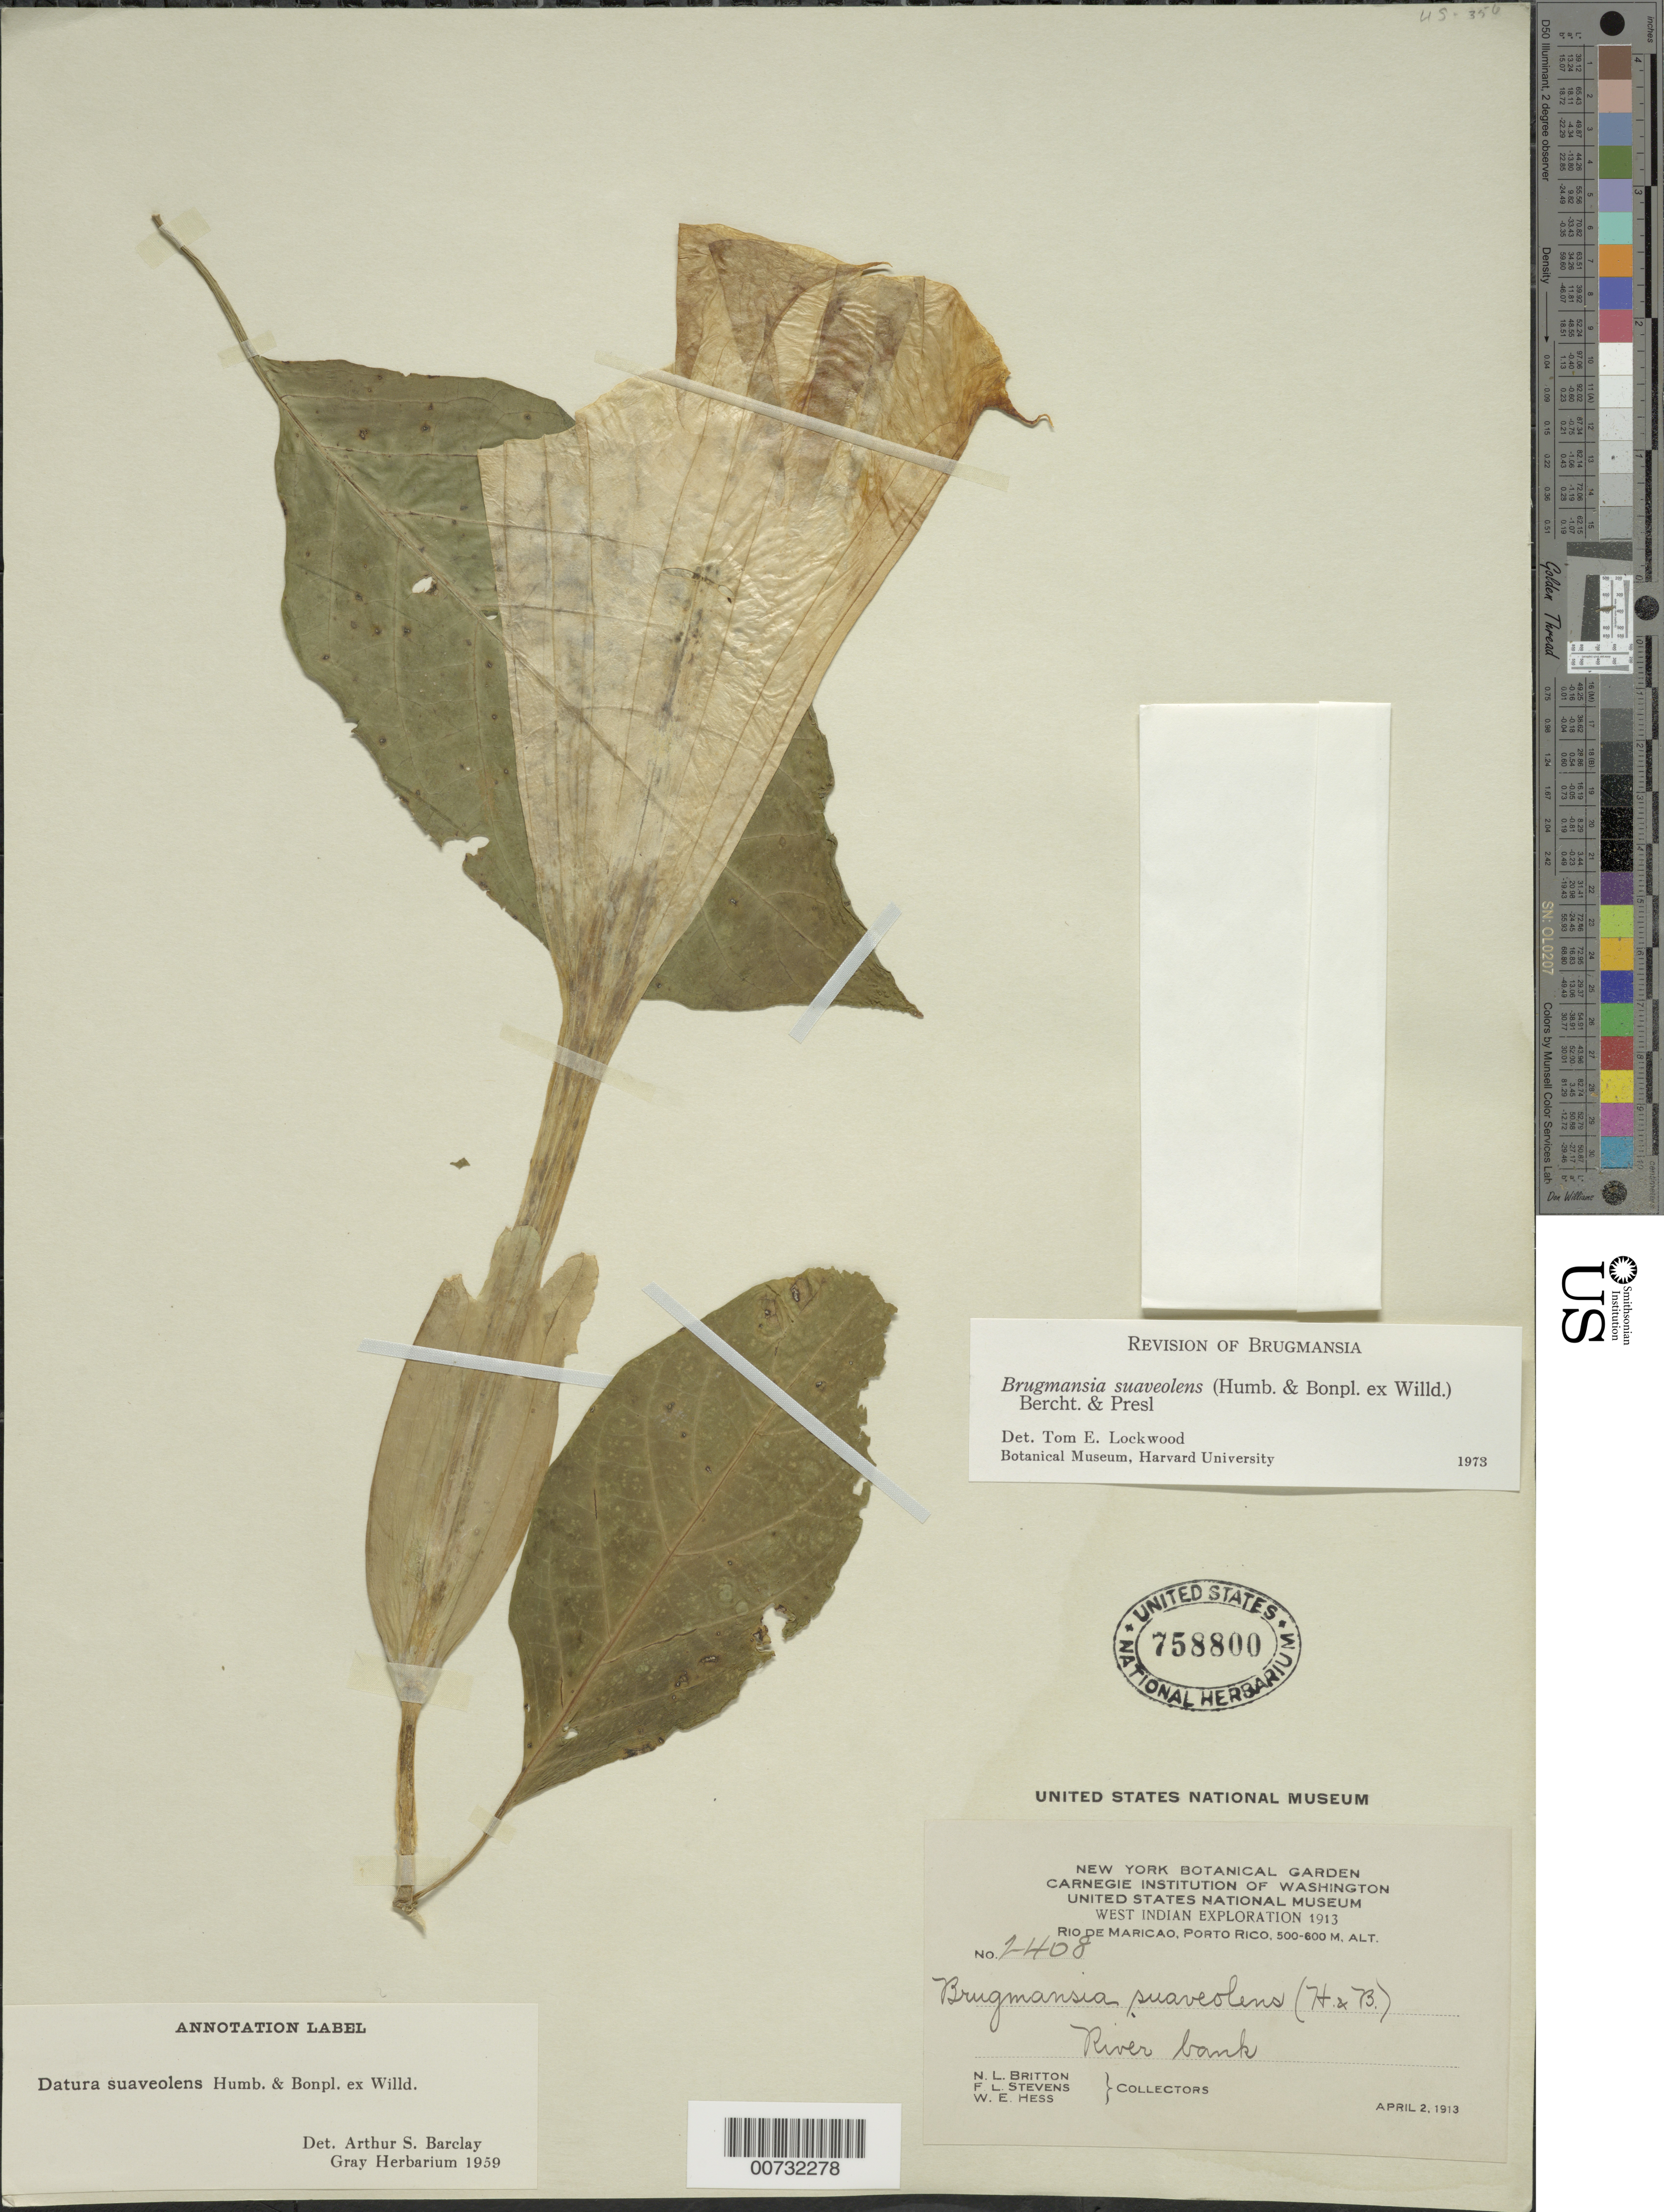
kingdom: Plantae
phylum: Tracheophyta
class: Magnoliopsida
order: Solanales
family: Solanaceae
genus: Brugmansia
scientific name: Brugmansia suaveolens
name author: (Humb. & Bonpl. ex Willd.) Brecht. & J. Presl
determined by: Lockwood, T. E.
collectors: N. Britton, F. L. Stevens & W. Hess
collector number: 2408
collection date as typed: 02 Apr 1913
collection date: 1913-04-02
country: Puerto Rico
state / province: Maricao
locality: Río Maricao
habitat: River bank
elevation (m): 500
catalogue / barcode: US 758800